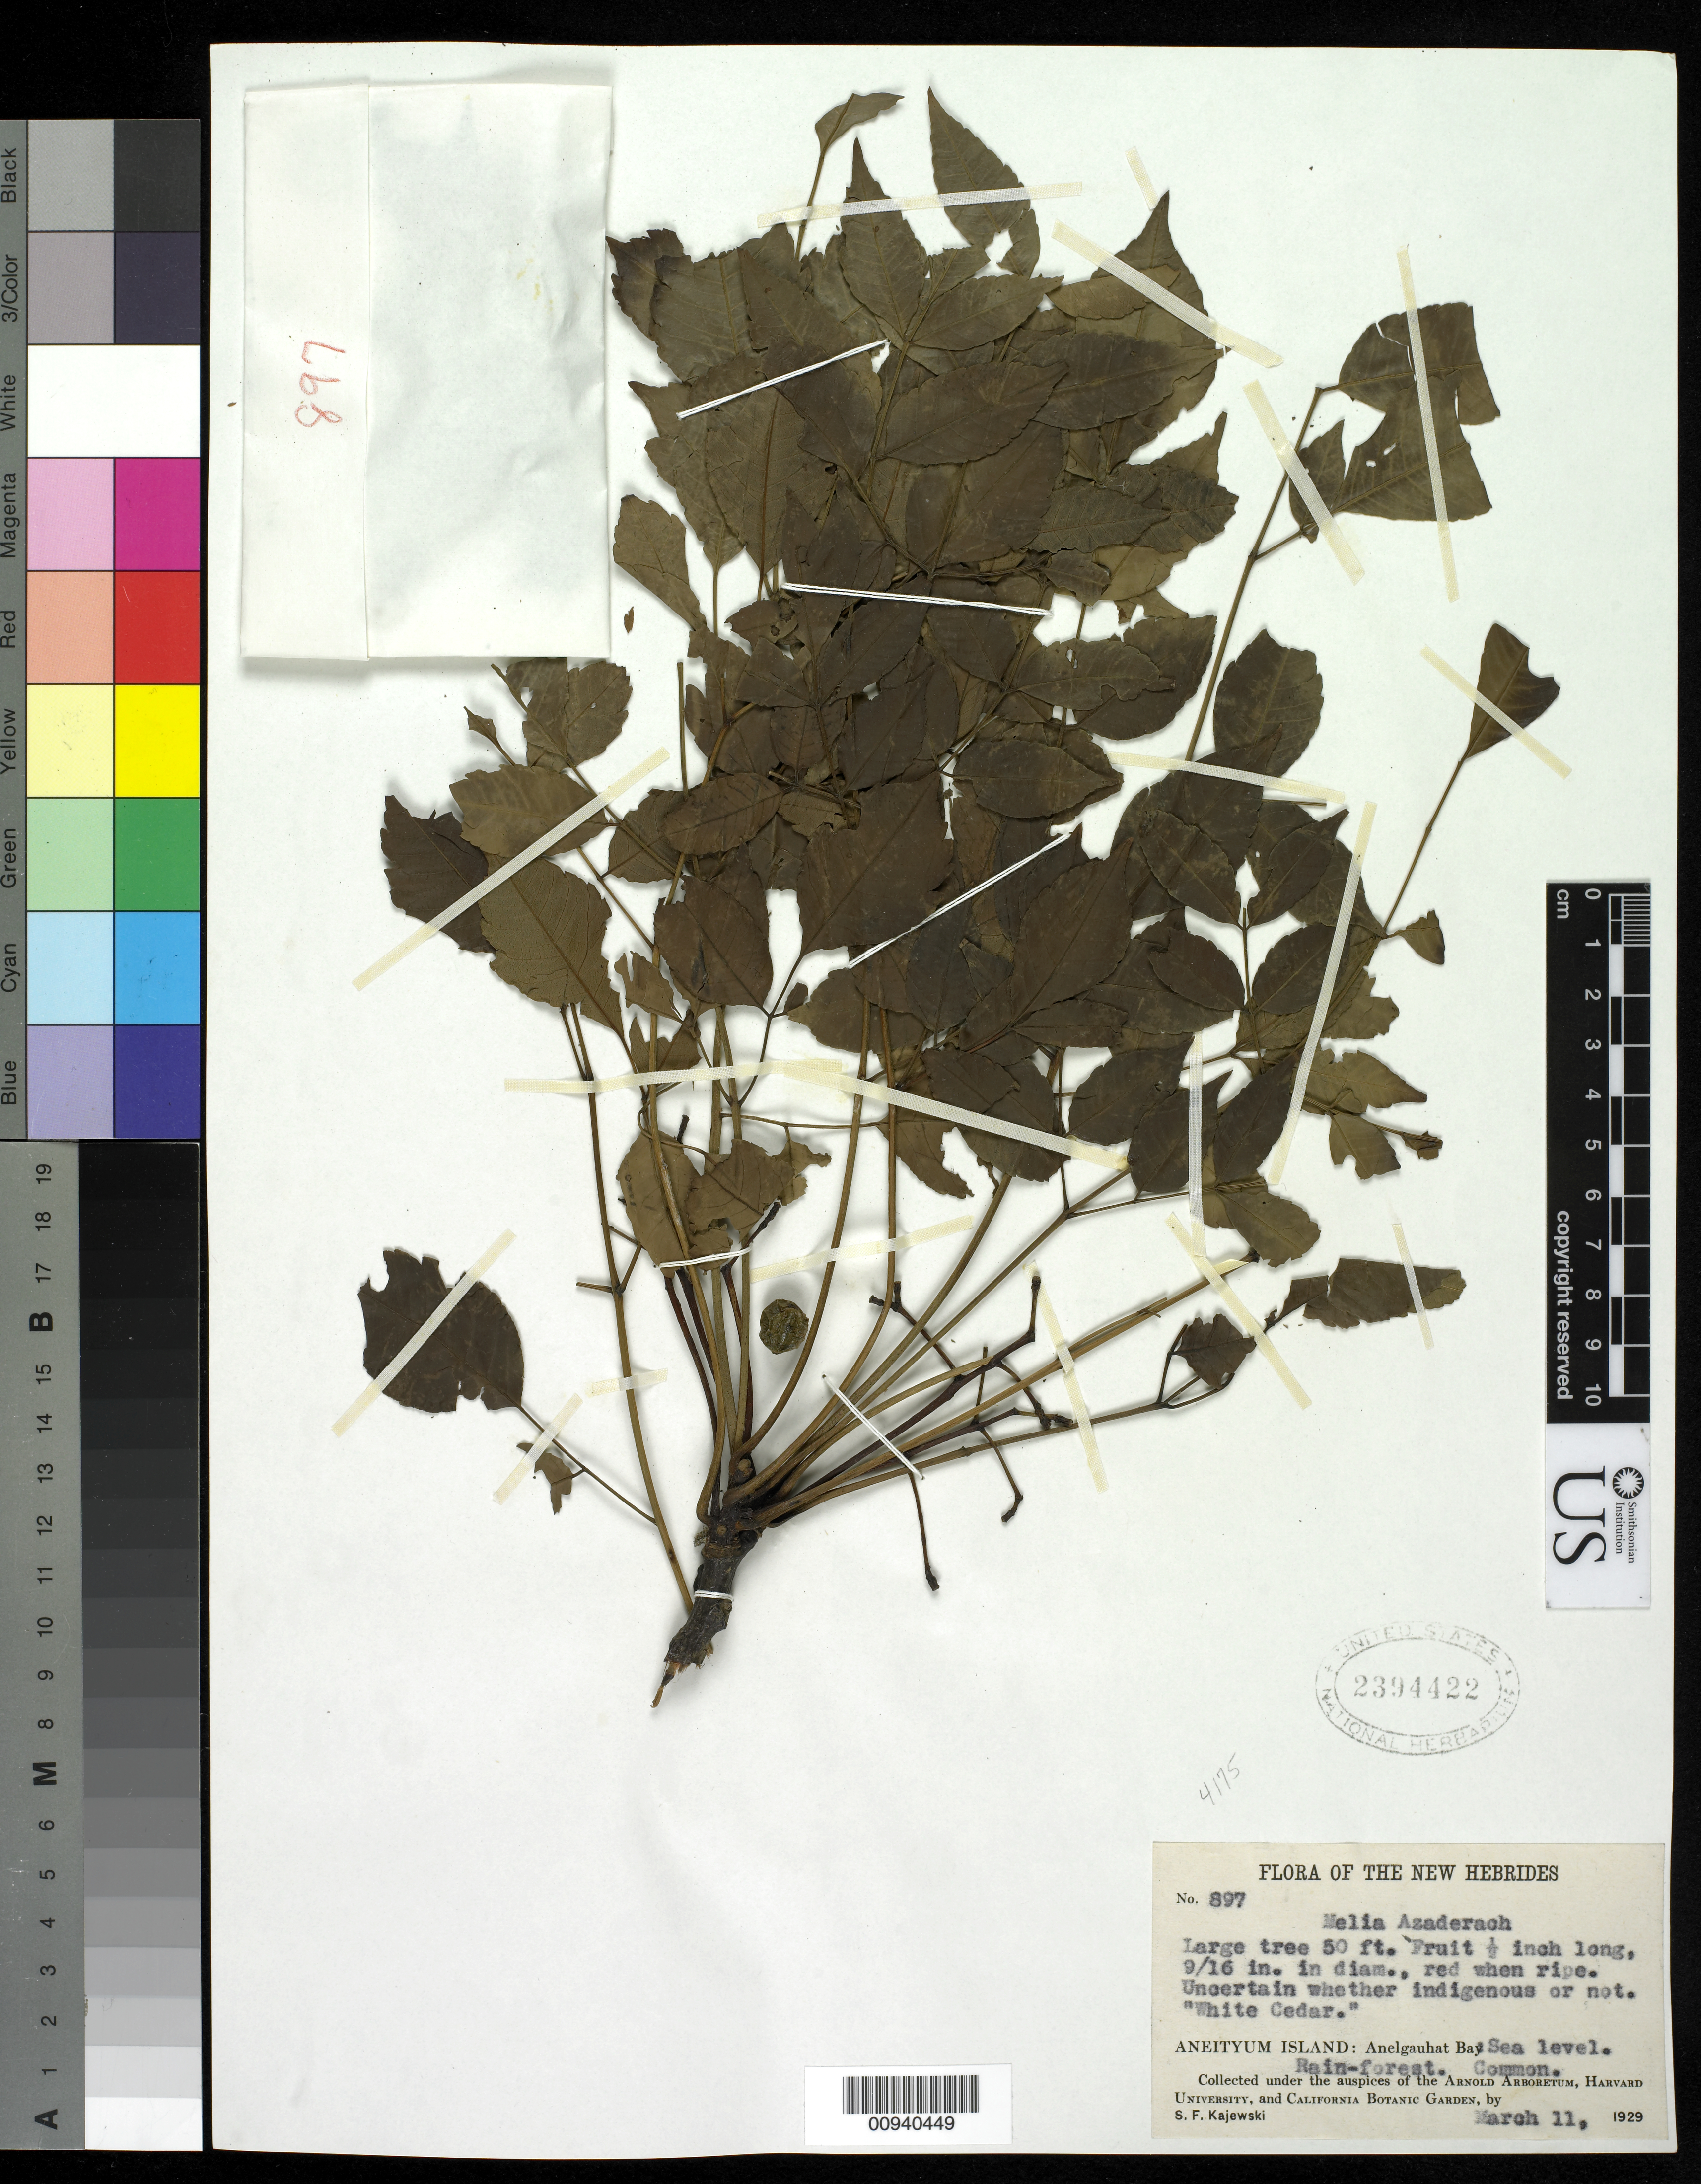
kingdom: Plantae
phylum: Tracheophyta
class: Magnoliopsida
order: Sapindales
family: Meliaceae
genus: Melia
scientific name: Melia azedarach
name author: L.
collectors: S. Kajewski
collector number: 897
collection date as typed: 11 Mar 1929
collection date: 1929-03-11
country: Vanuatu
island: Anatom [Aneityum]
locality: Anelgauhat Bay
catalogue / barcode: US 2394422